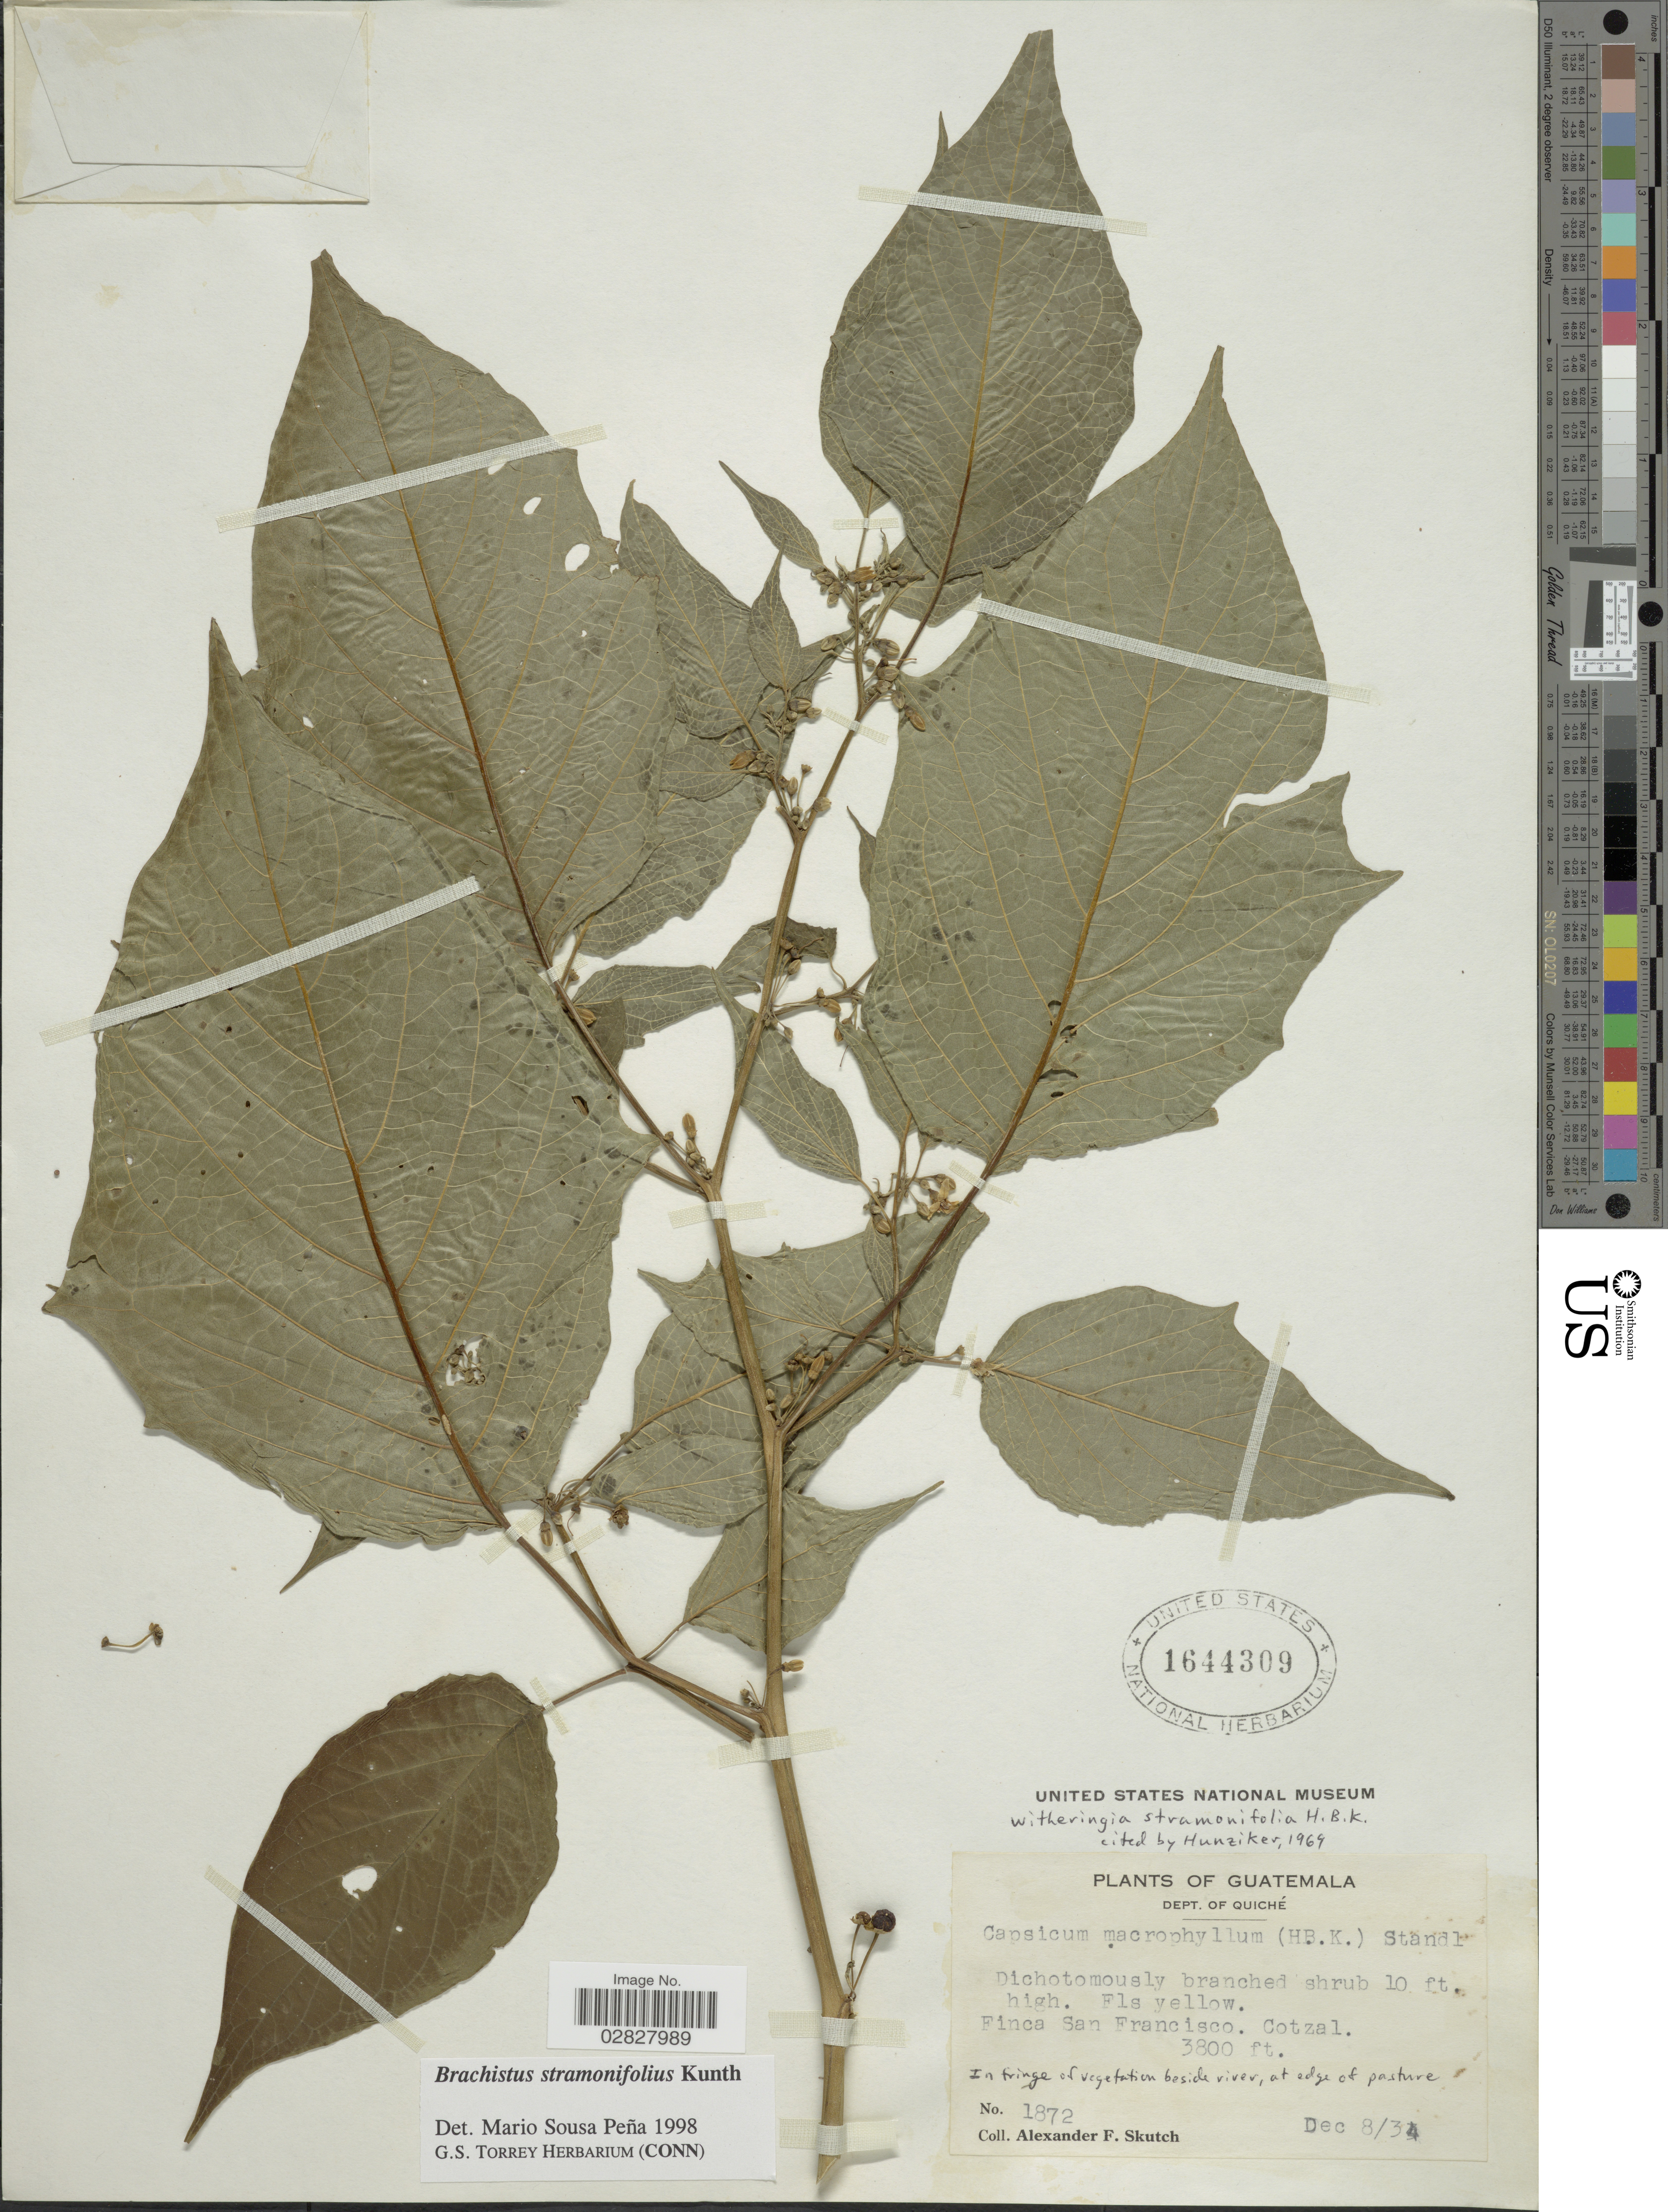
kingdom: Plantae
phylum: Tracheophyta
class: Magnoliopsida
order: Solanales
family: Solanaceae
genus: Brachistus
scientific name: Brachistus stramonifolius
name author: (Kunth) Miers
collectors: A. F. Skutch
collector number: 1872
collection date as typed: Transcribed d/m/y: 8/12/34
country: Guatemala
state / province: El Quiché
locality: Dept. of Quiché, Finca San Francisco, Cotzal.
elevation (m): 1158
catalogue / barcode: US 1644309